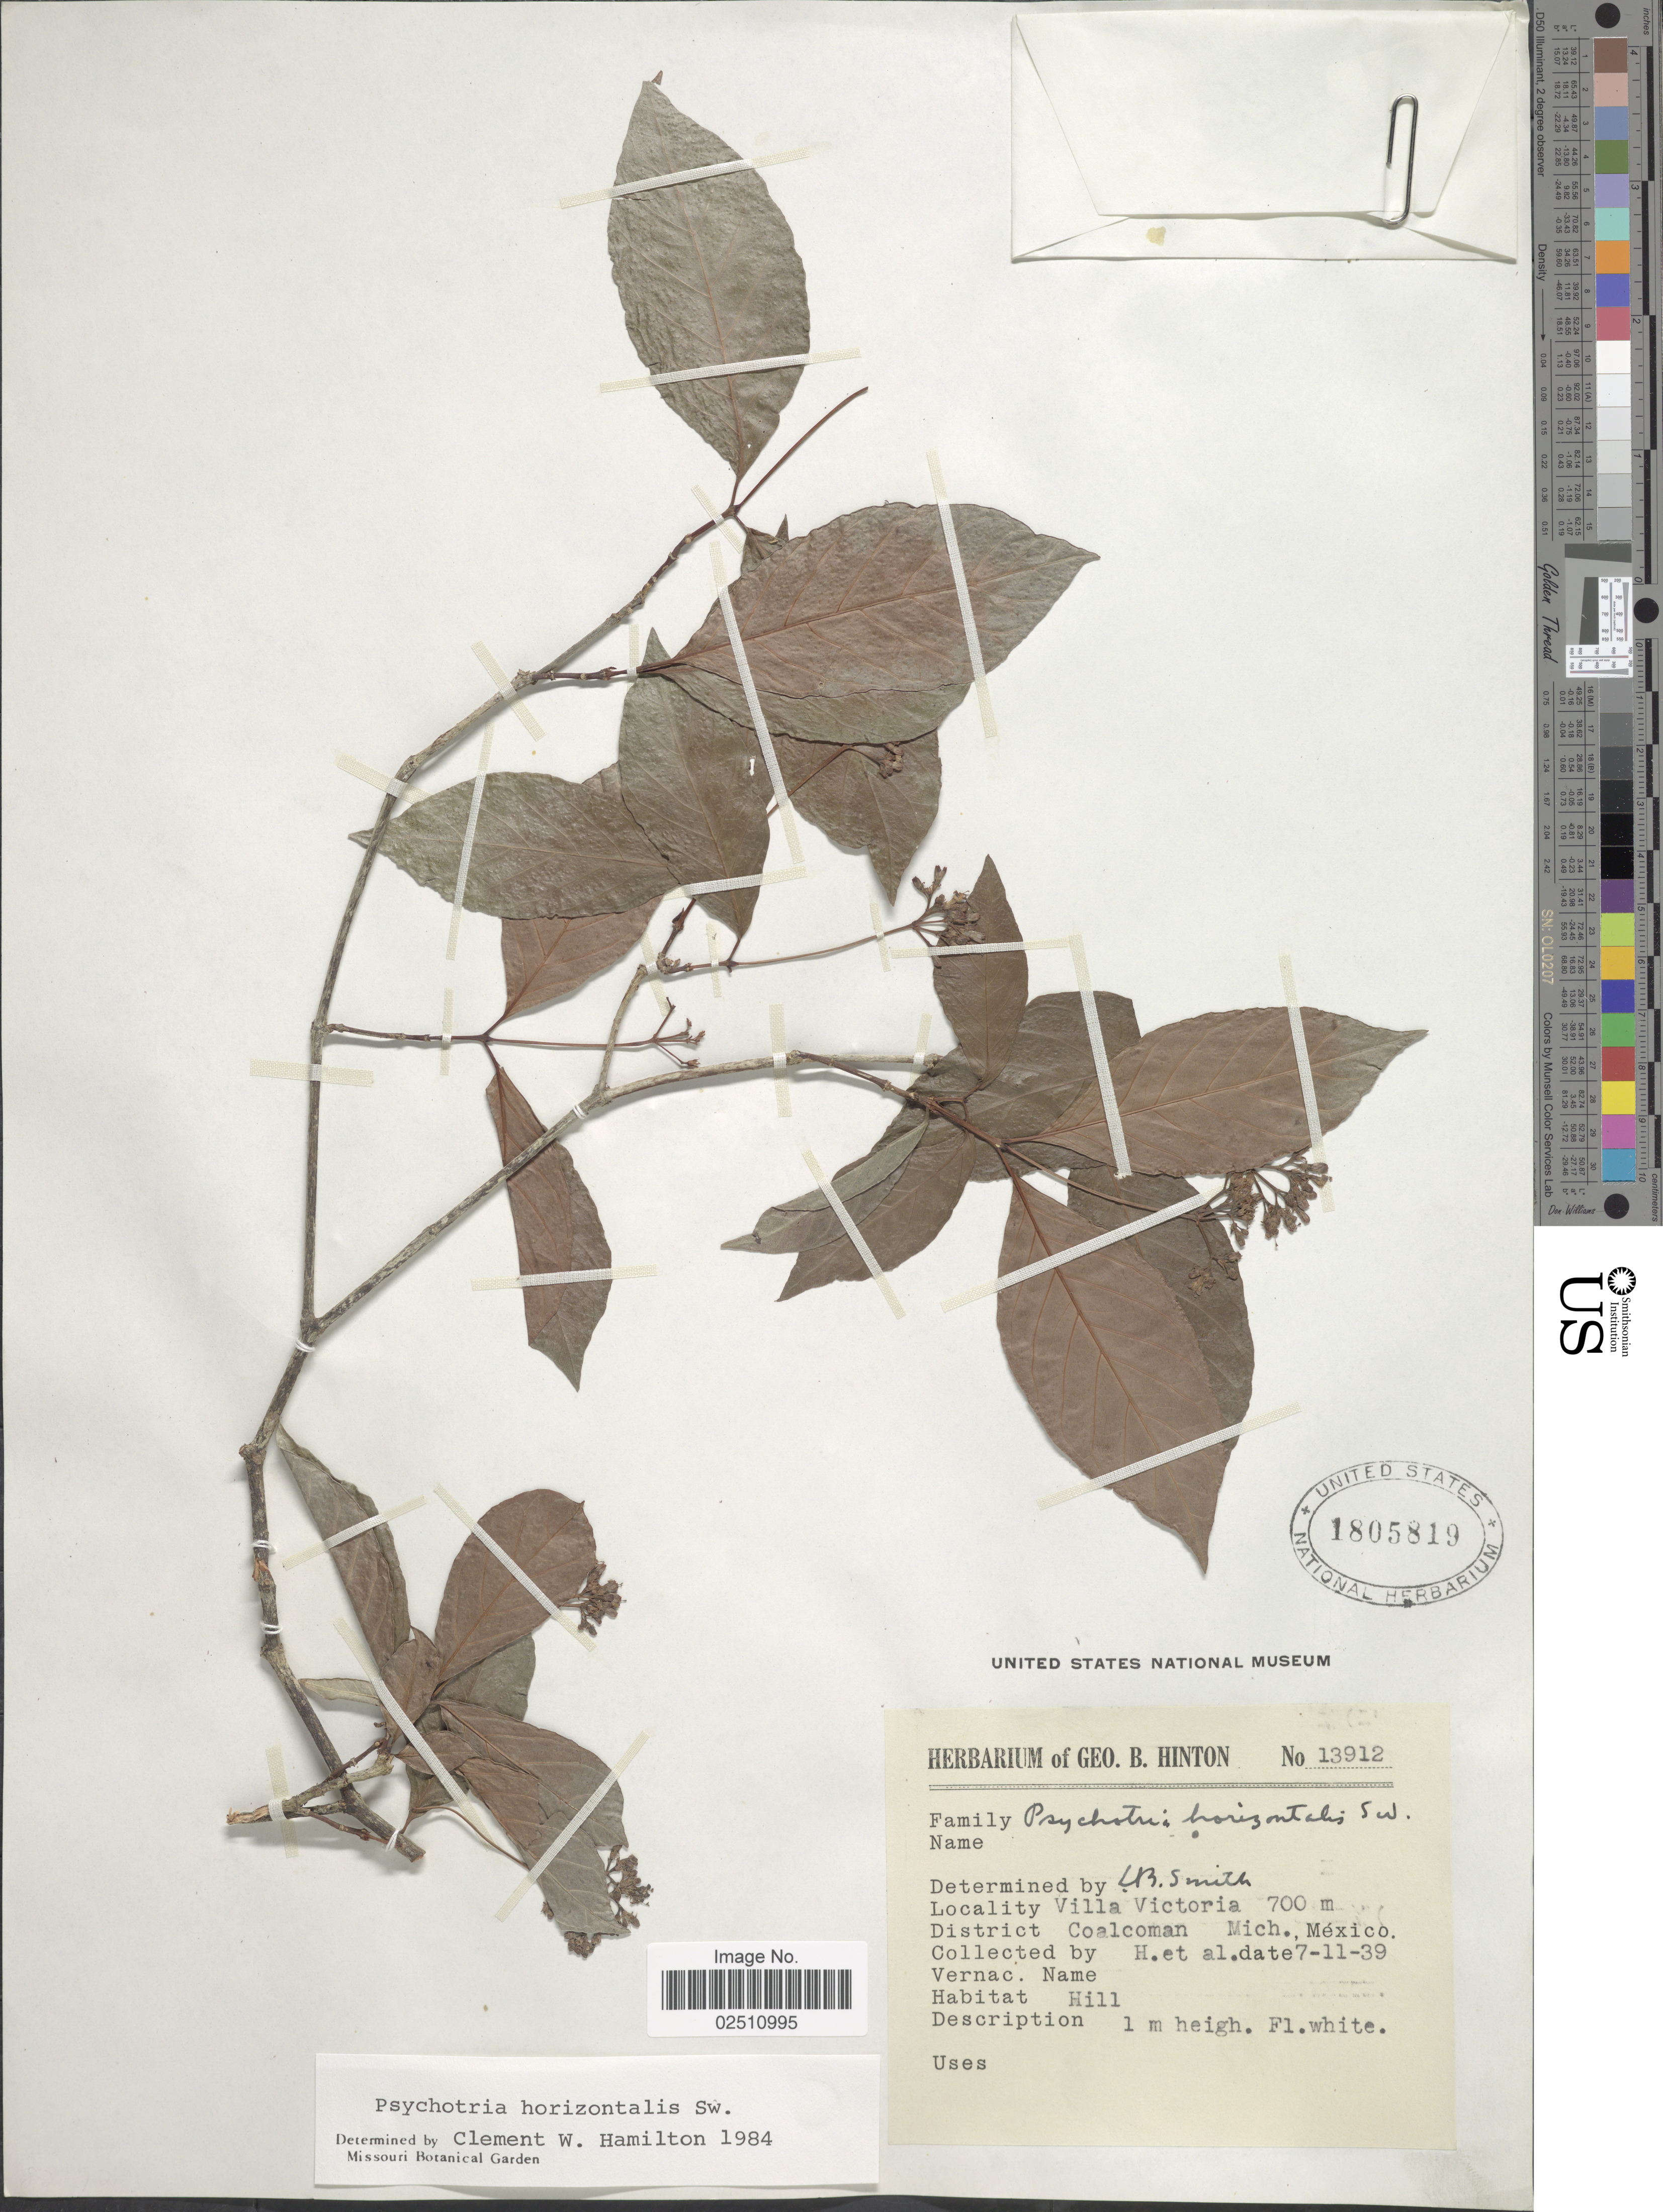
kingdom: Plantae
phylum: Tracheophyta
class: Magnoliopsida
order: Gentianales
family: Rubiaceae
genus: Psychotria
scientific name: Psychotria horizontalis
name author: Sw.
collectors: G. B. Hinton & et al.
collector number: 13912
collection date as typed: Transcribed d/m/y: 11/7/39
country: Mexico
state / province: Michoacán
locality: Villa Victoria, District Coalcoman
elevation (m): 700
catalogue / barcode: US 1805819